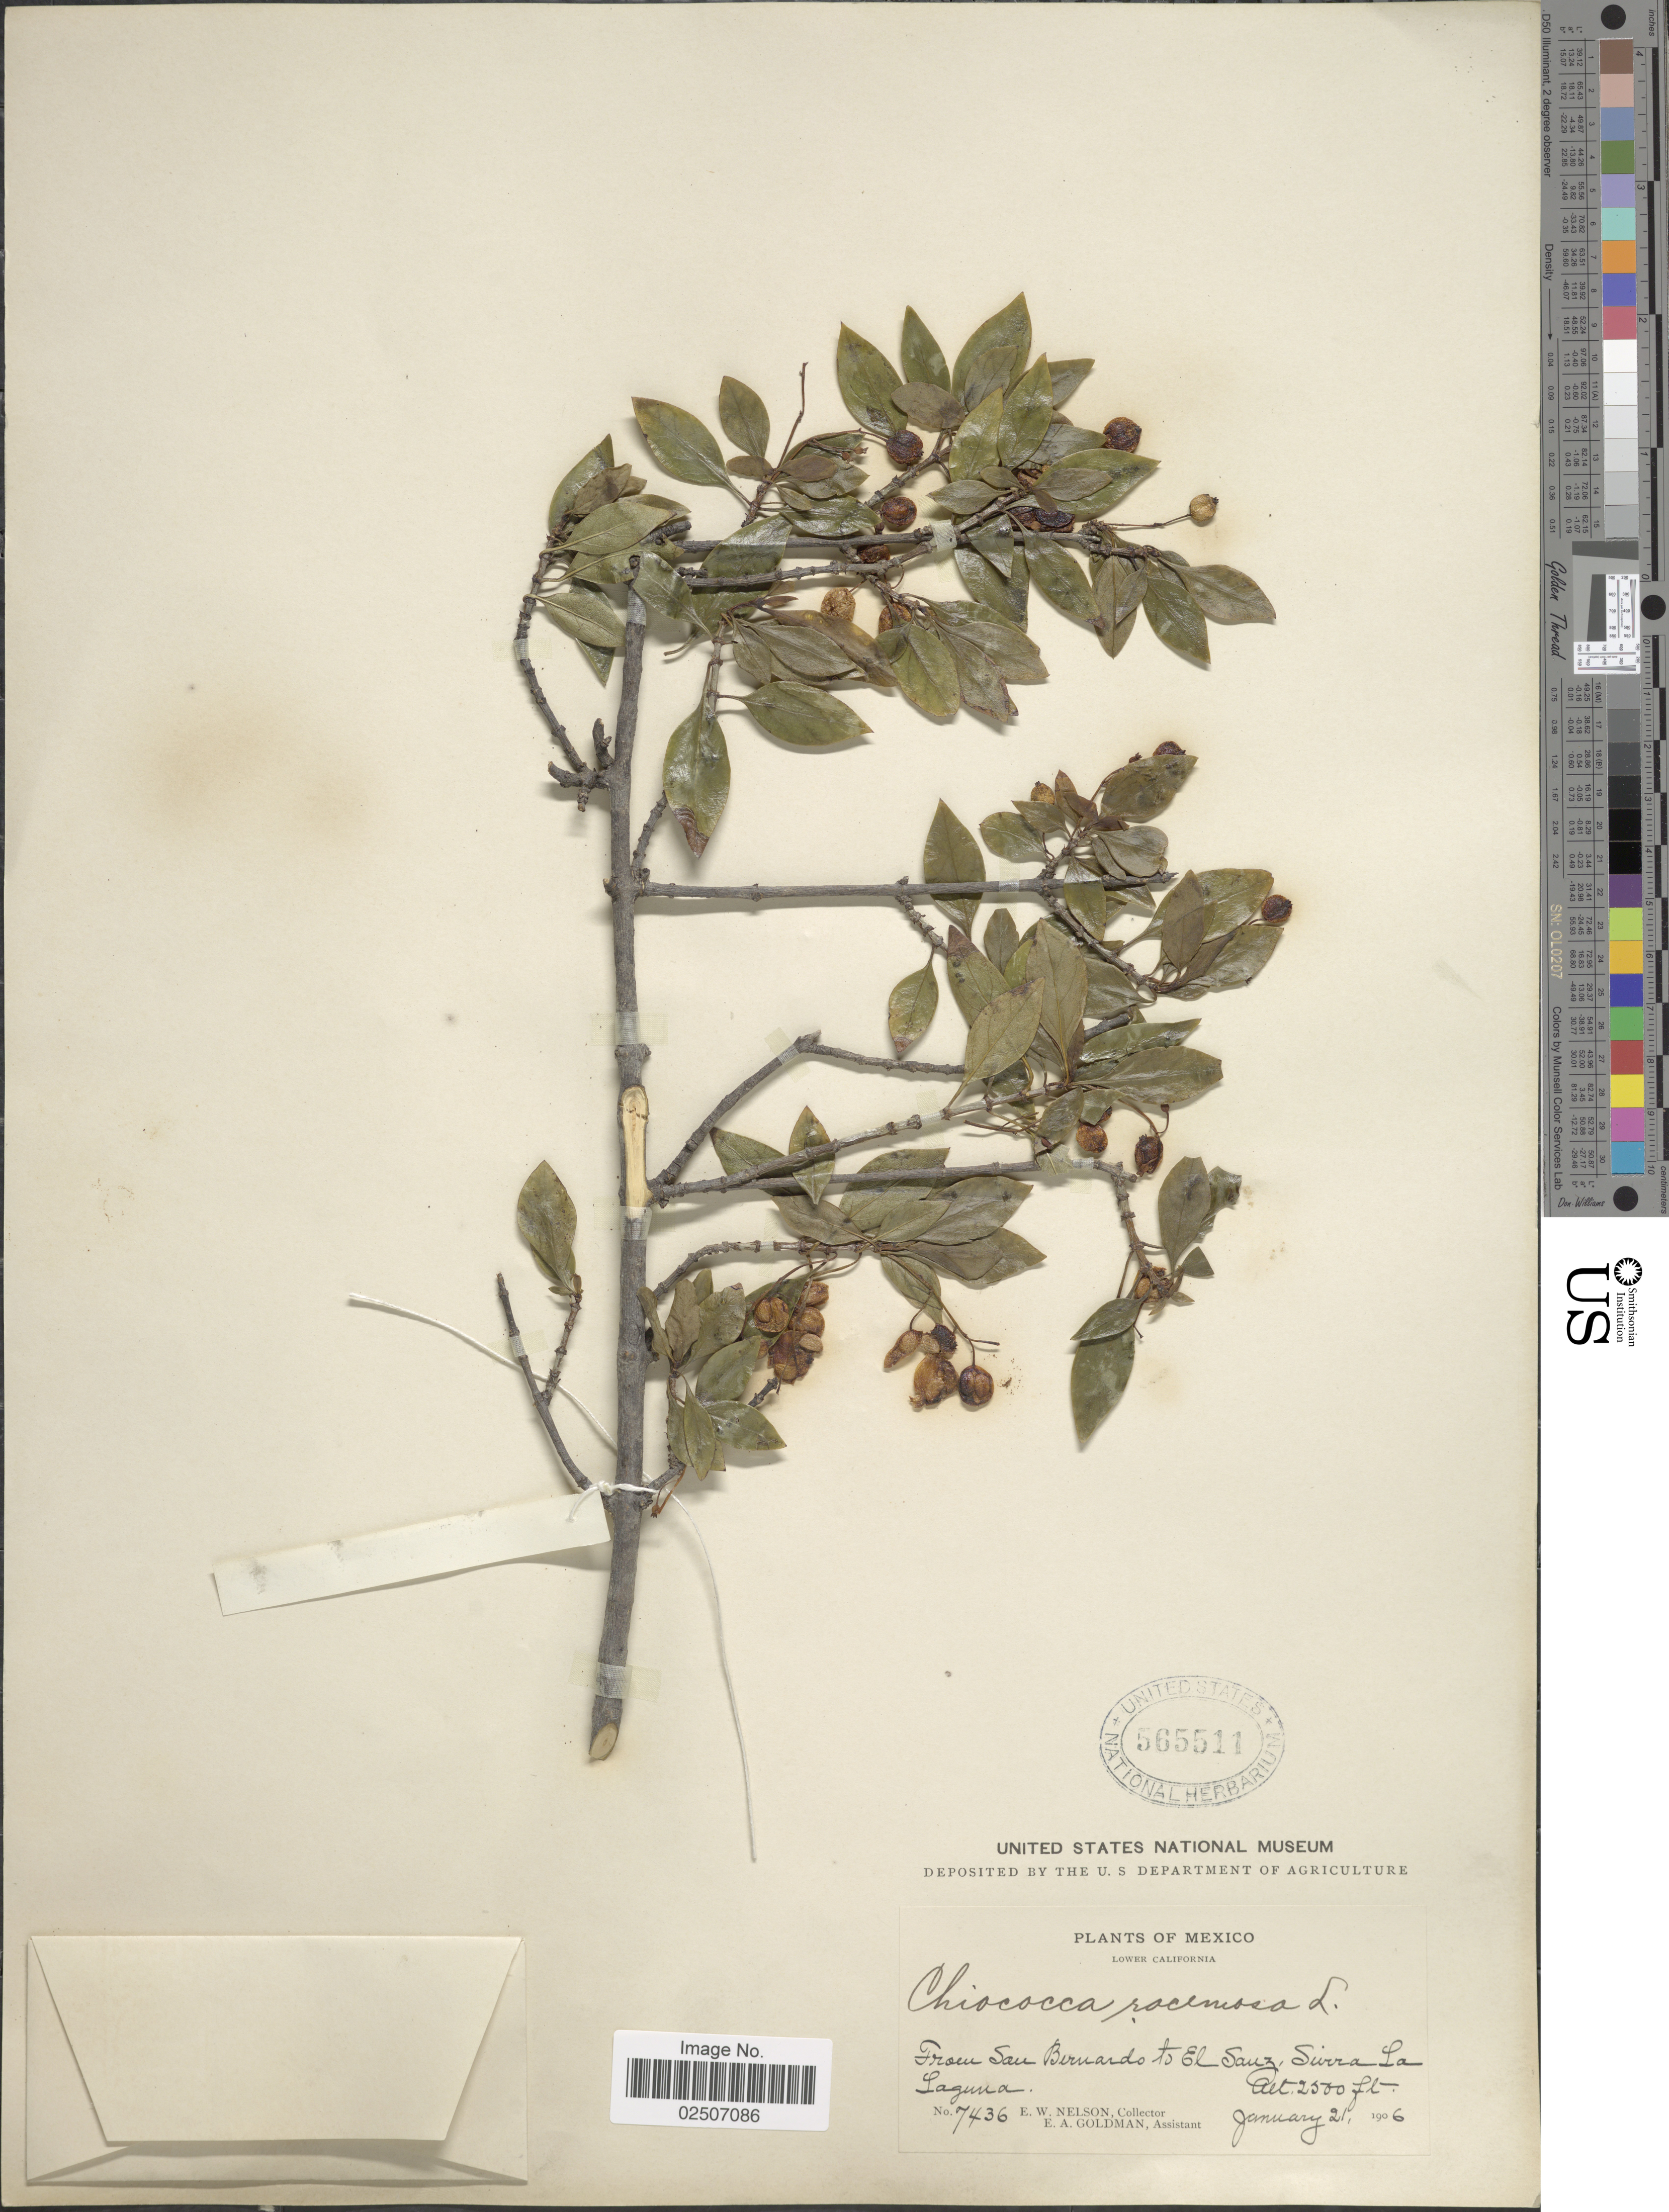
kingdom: Plantae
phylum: Tracheophyta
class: Magnoliopsida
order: Gentianales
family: Rubiaceae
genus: Chiococca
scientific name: Chiococca alba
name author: (L.) Hitchc.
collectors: E. W. Nelson & E. A. Goldman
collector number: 7436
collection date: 1906-01-21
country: Mexico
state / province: Baja California Sur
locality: Lower California. From San Bernardo to El Sauz, Sierra La Laguna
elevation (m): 762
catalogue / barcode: US 565511